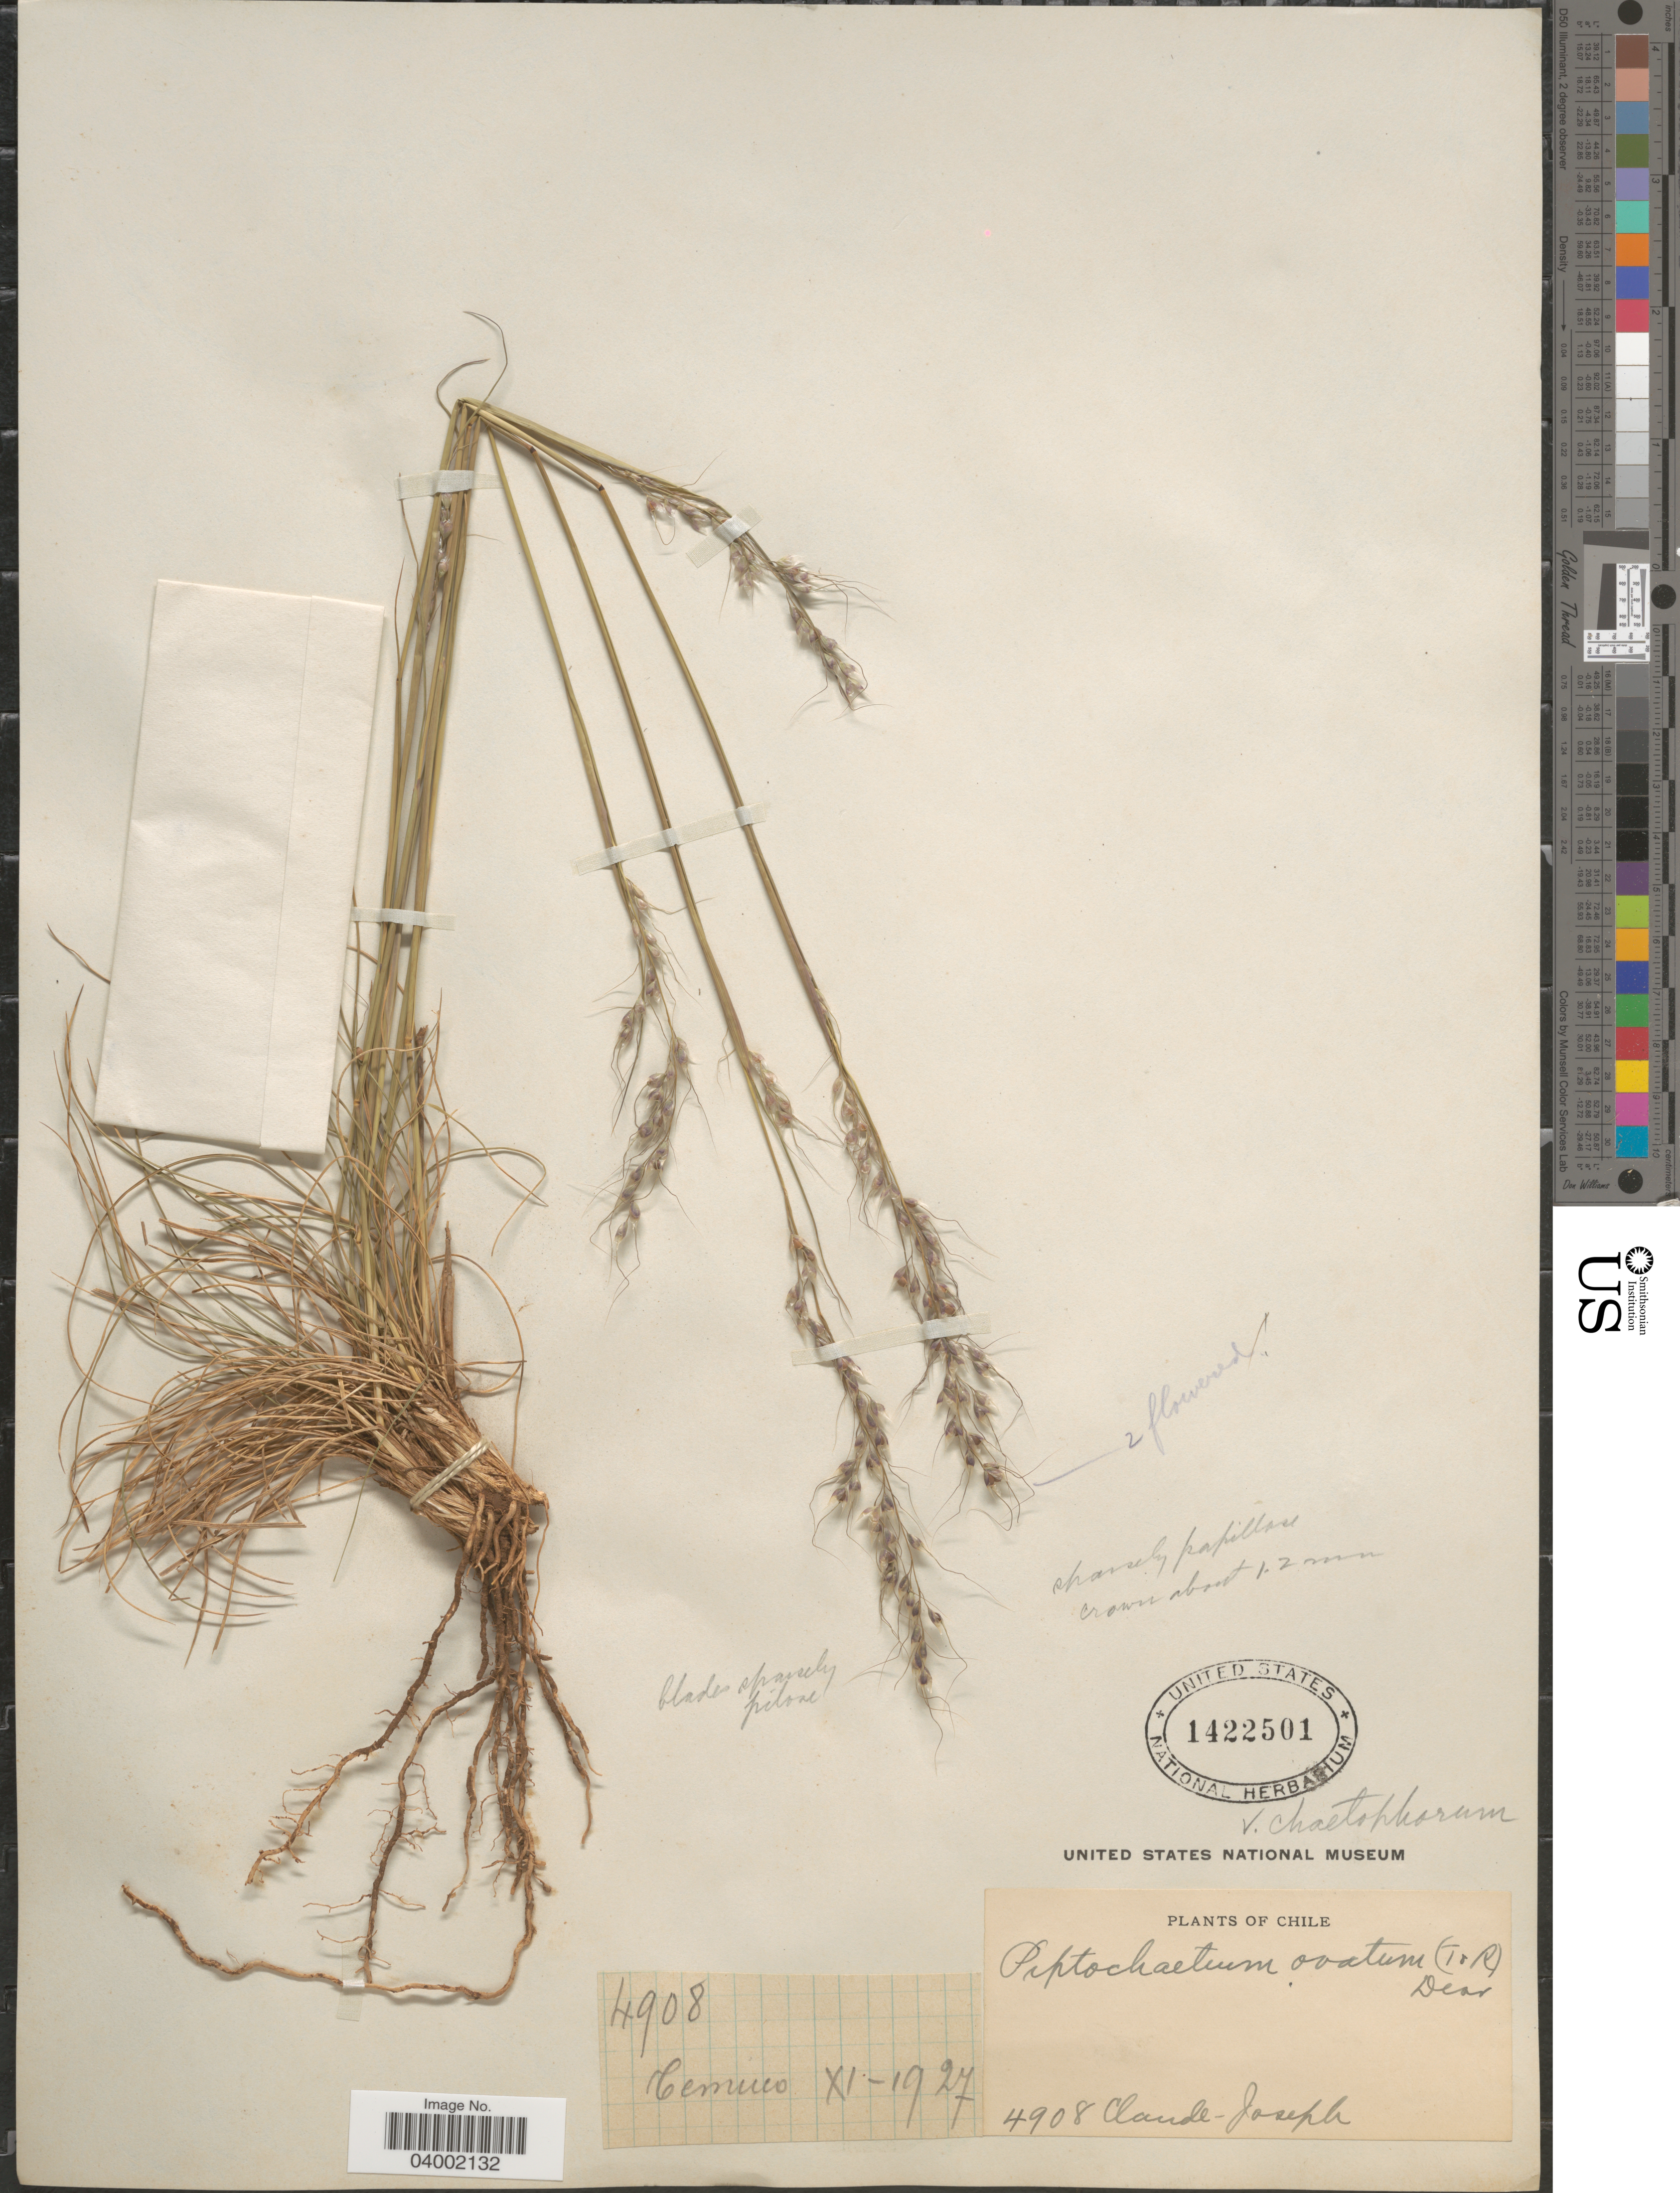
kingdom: Plantae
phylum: Tracheophyta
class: Liliopsida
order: Poales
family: Poaceae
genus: Piptochaetium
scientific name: Piptochaetium stipoides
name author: (Trin. & Rupr.) Hack. & Arechav.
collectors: Bro. Claude-Joseph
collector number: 4908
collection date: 1927-11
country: Chile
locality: Temuco.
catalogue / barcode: US 1422501